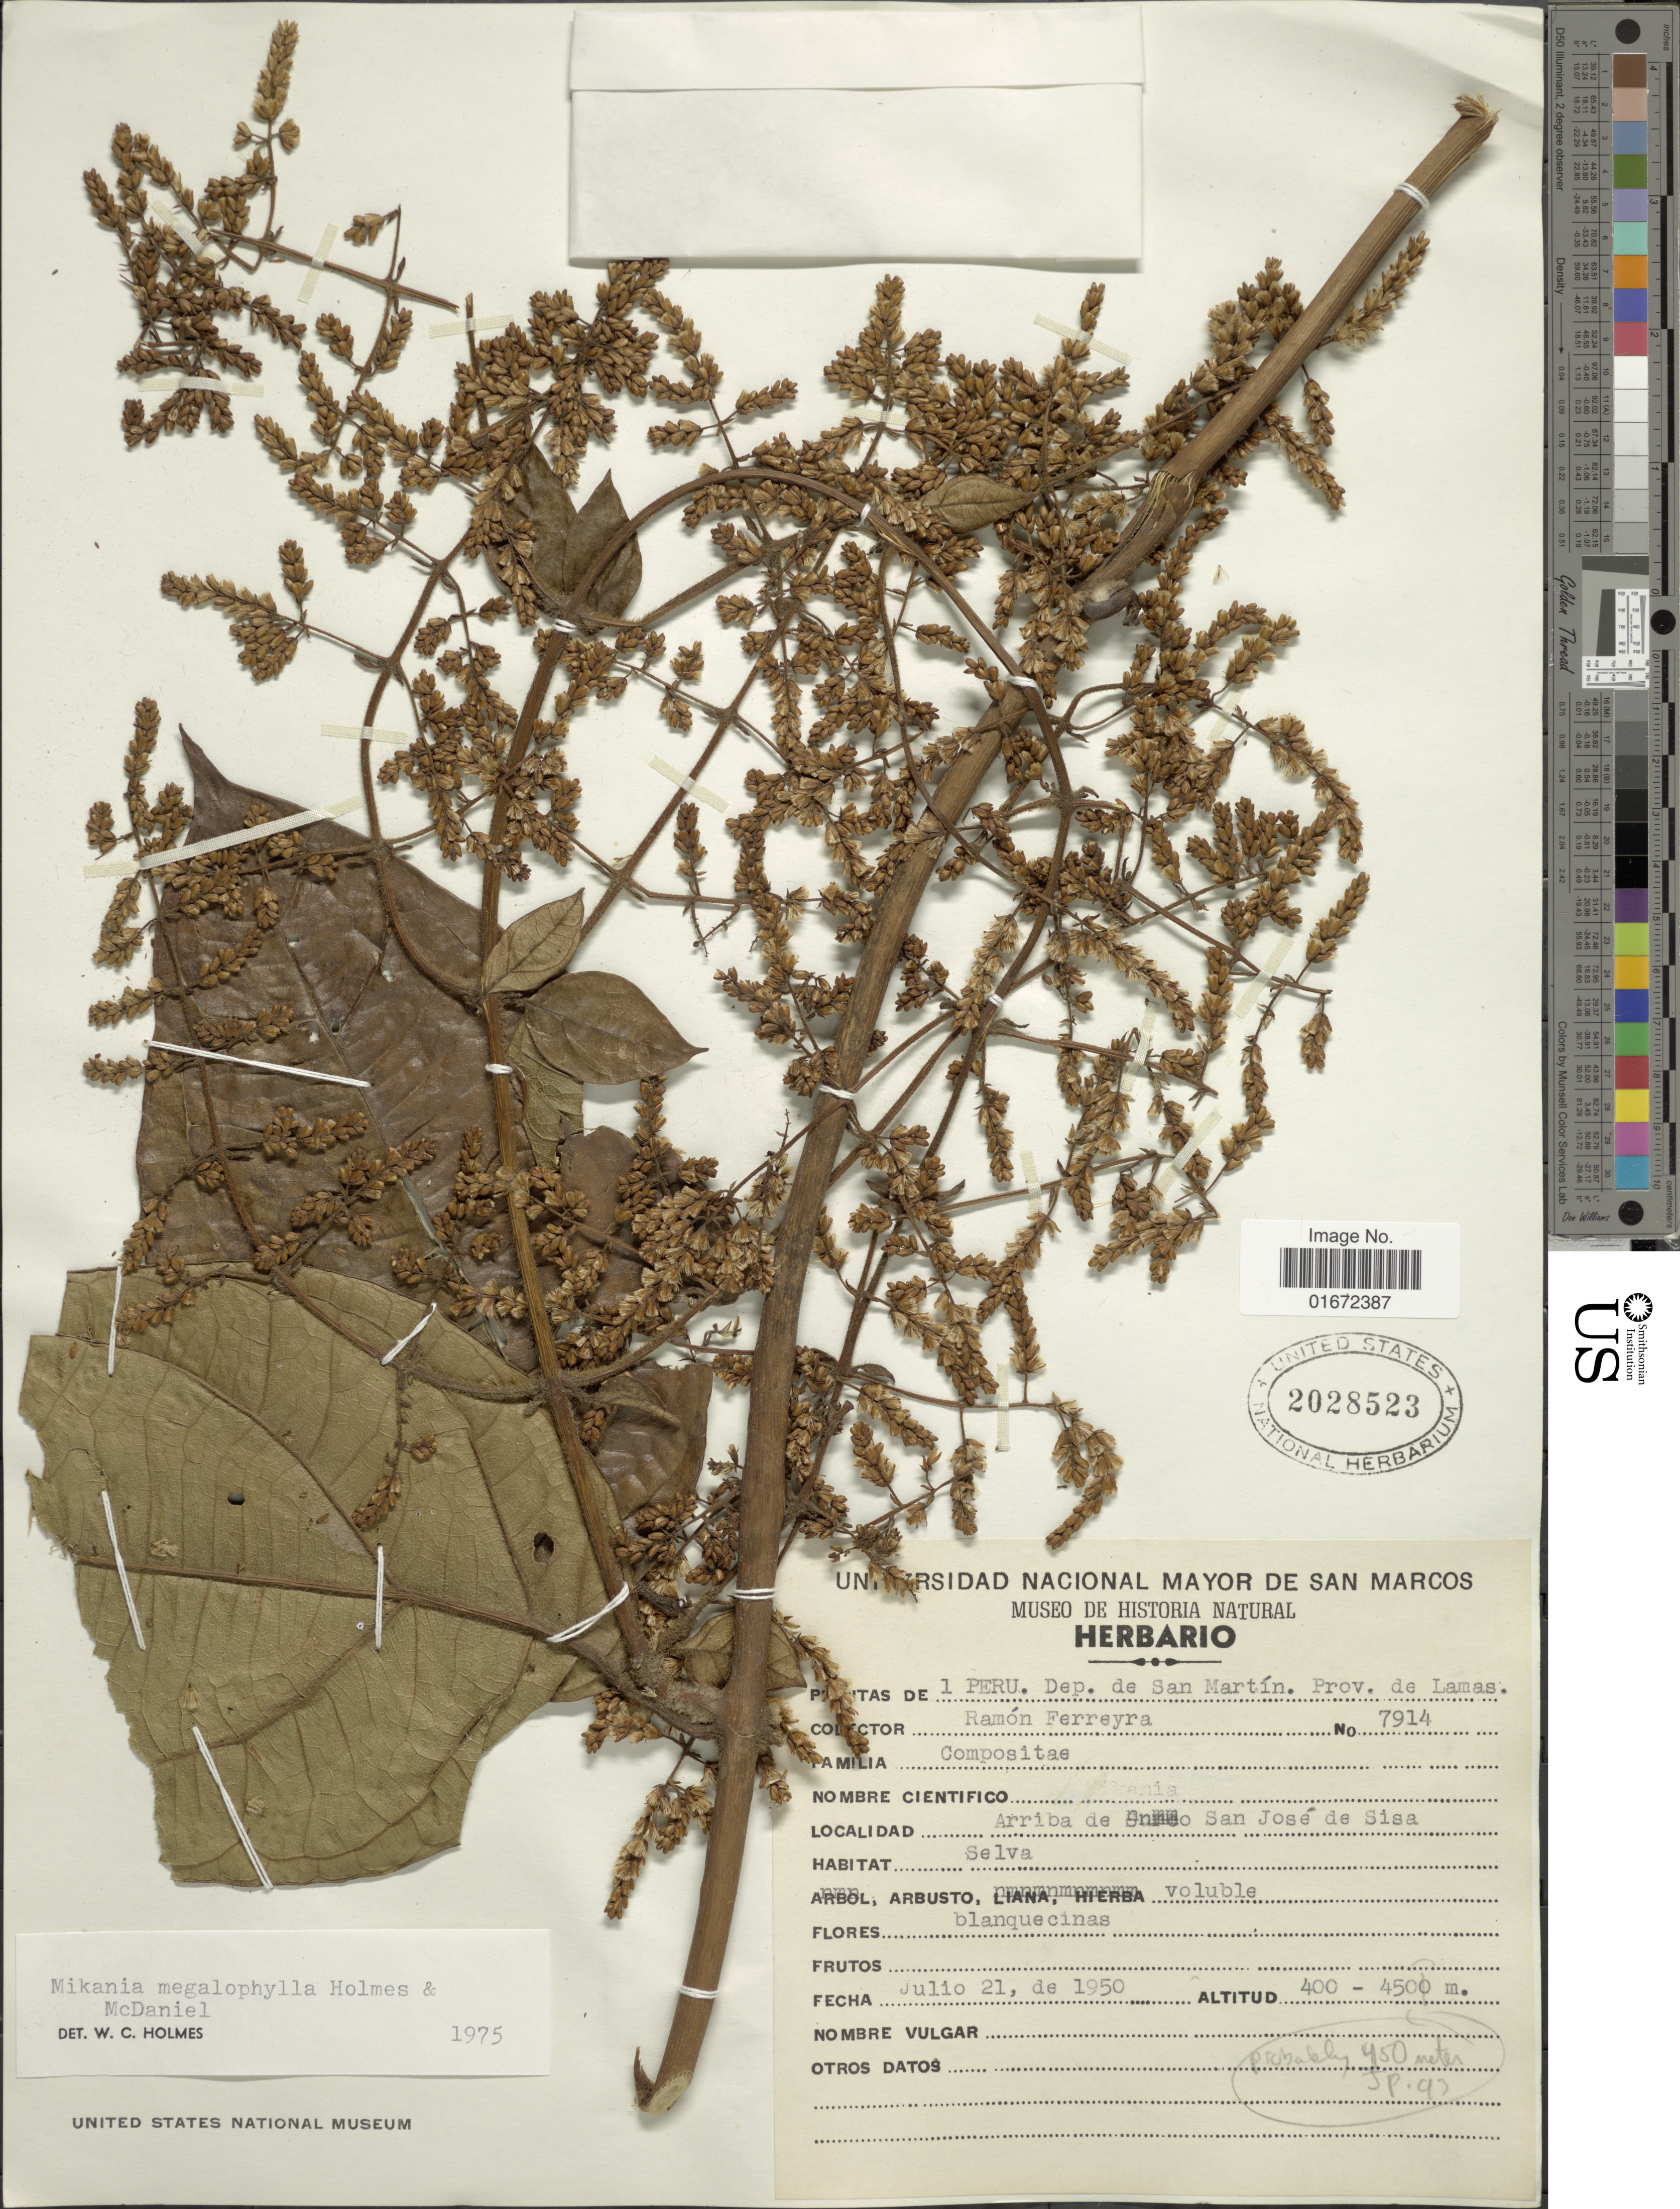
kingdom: Plantae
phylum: Tracheophyta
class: Magnoliopsida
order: Asterales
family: Asteraceae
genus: Mikania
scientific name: Mikania megalophylla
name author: W.C. Holmes & McDaniel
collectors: R. A. Ferreyra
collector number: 7914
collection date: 1950-07-21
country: Peru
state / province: San Martín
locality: Dep. de San Martín. Prov. de Lamas. Arriba de San José de Sisa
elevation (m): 400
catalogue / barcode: US 2028523